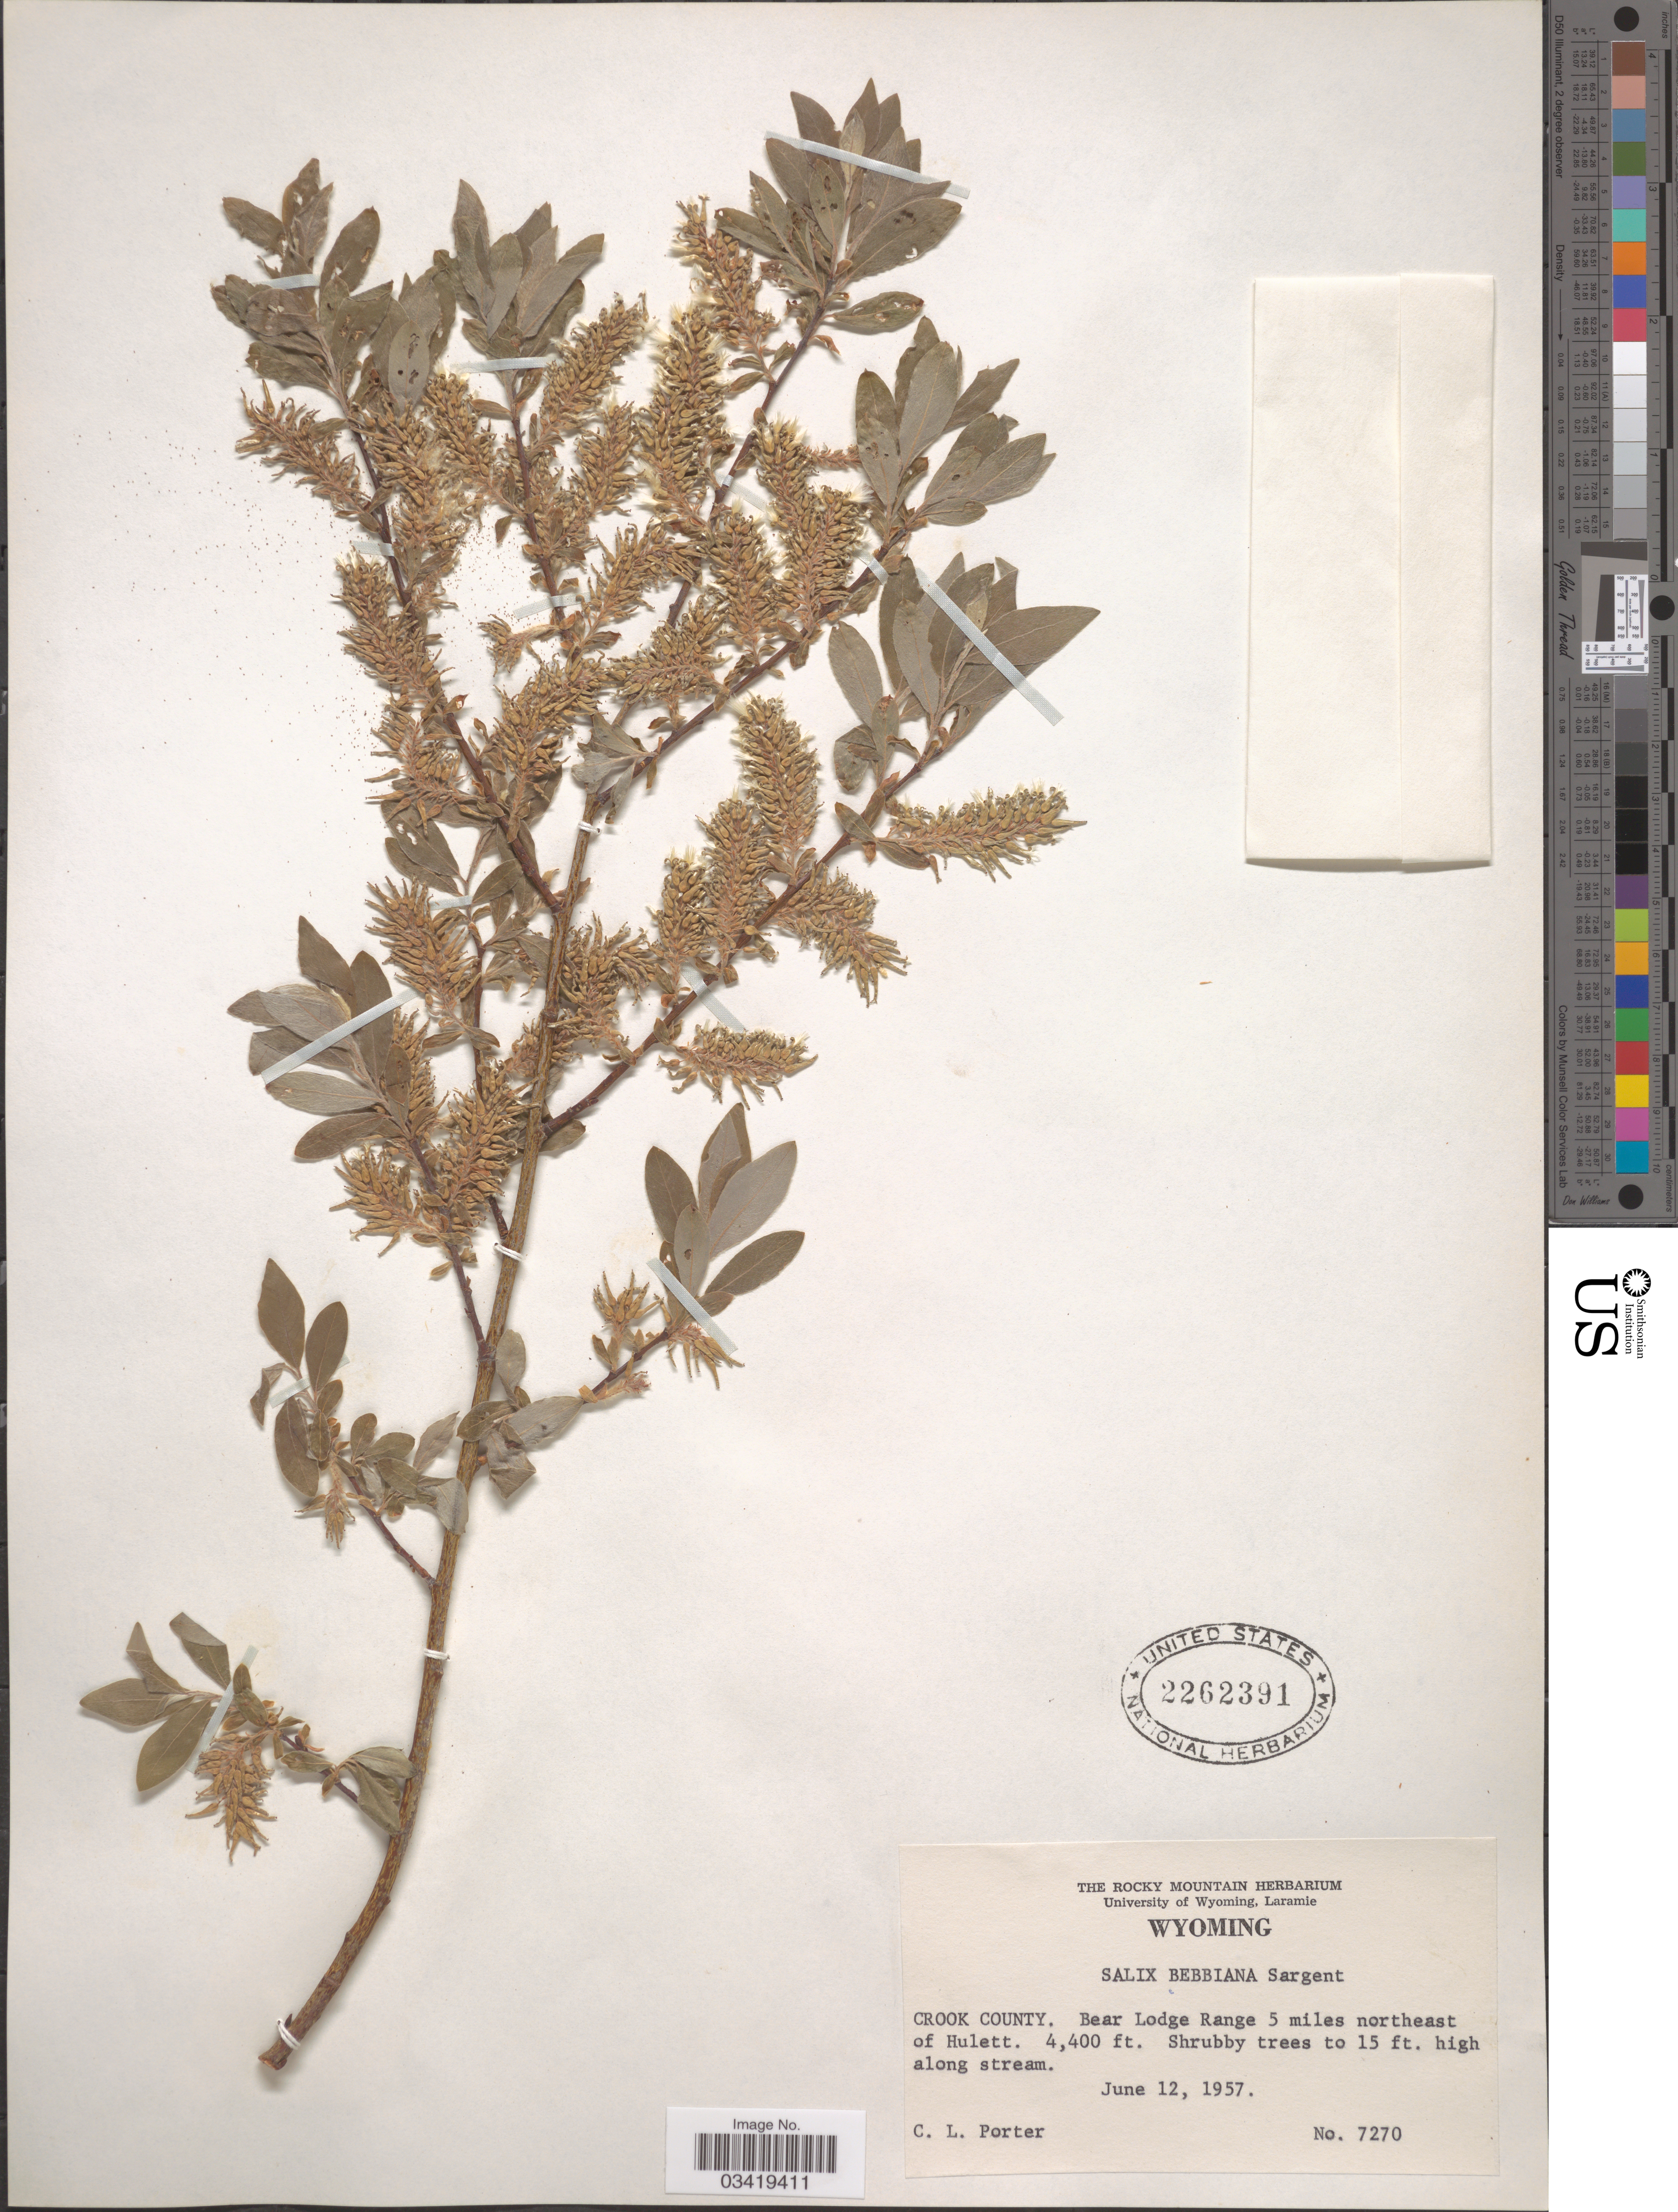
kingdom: Plantae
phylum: Tracheophyta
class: Magnoliopsida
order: Malpighiales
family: Salicaceae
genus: Salix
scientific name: Salix bebbiana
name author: Sarg.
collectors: C. L. Porter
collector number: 7270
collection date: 1957-06-12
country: United States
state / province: Wyoming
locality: Crook County. Bear Lodge Range 5 miles northeast of Hulett.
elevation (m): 1341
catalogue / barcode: US 2262391